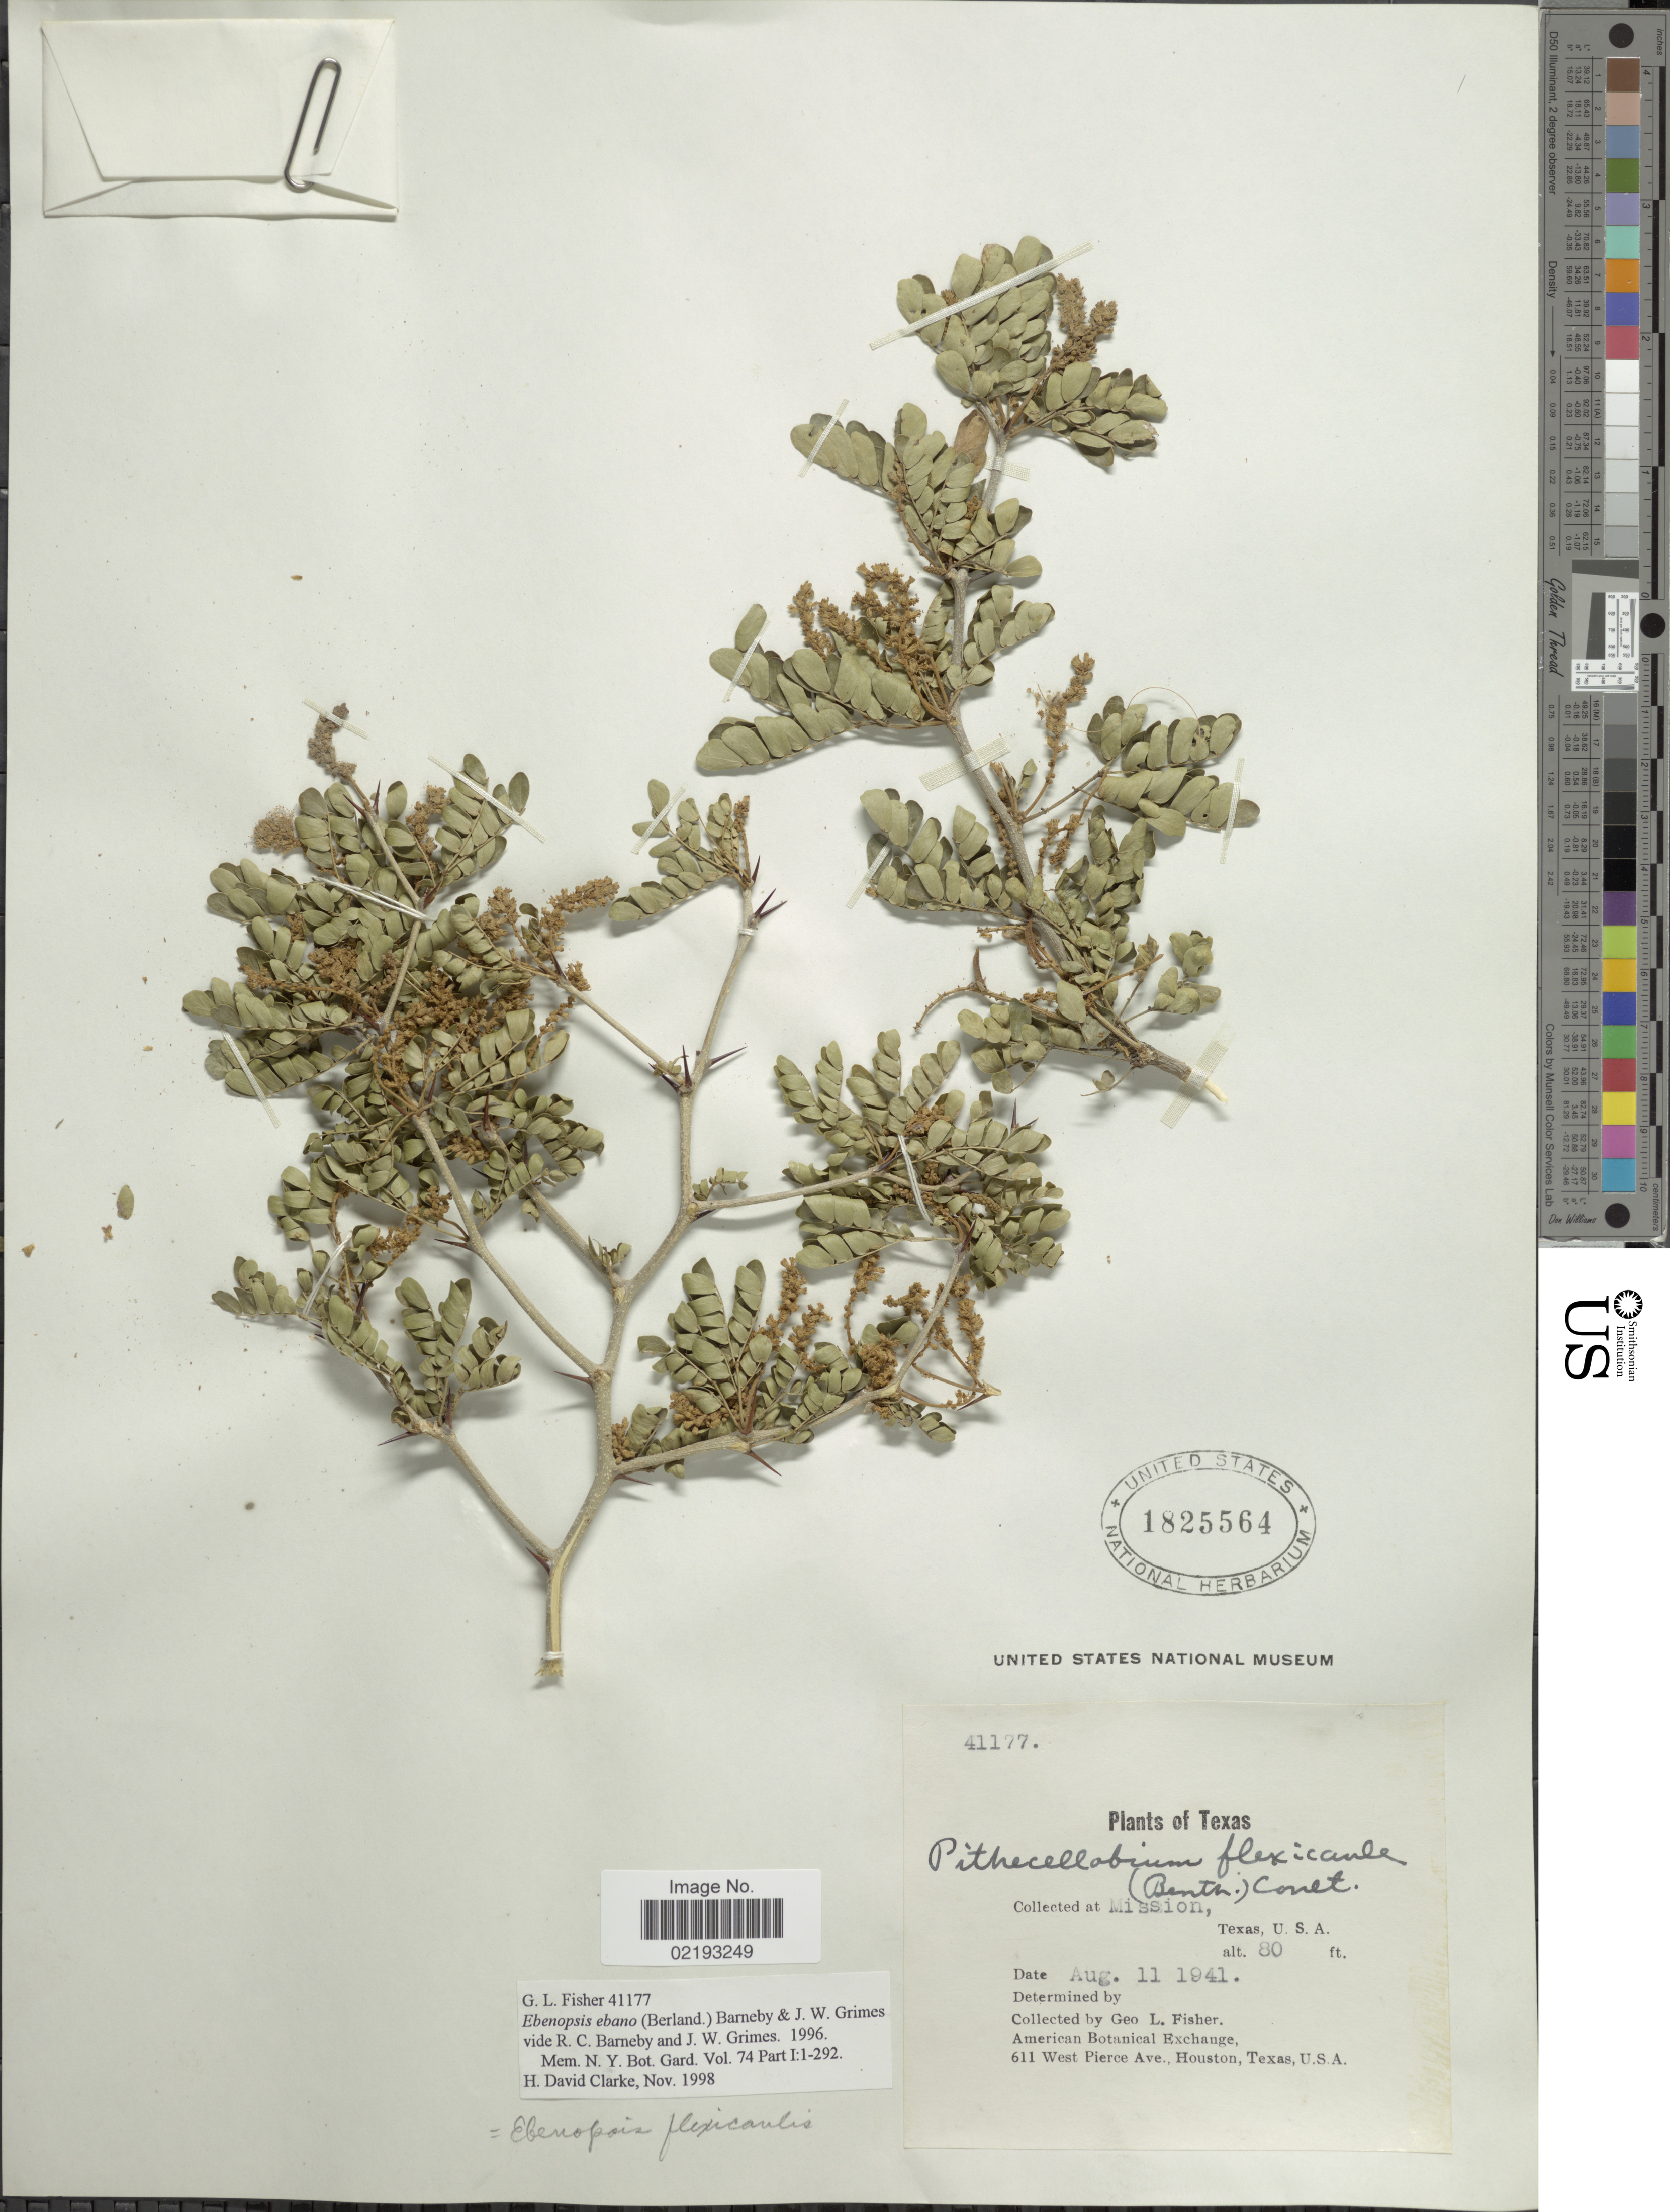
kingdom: Plantae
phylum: Tracheophyta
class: Magnoliopsida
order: Fabales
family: Fabaceae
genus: Ebenopsis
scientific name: Ebenopsis ebano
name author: (Berland.) Barneby & J.W. Grimes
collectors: G. L. Fisher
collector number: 41177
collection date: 1941-08-11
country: United States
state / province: Texas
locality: Mission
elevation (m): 24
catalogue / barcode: US 1825564